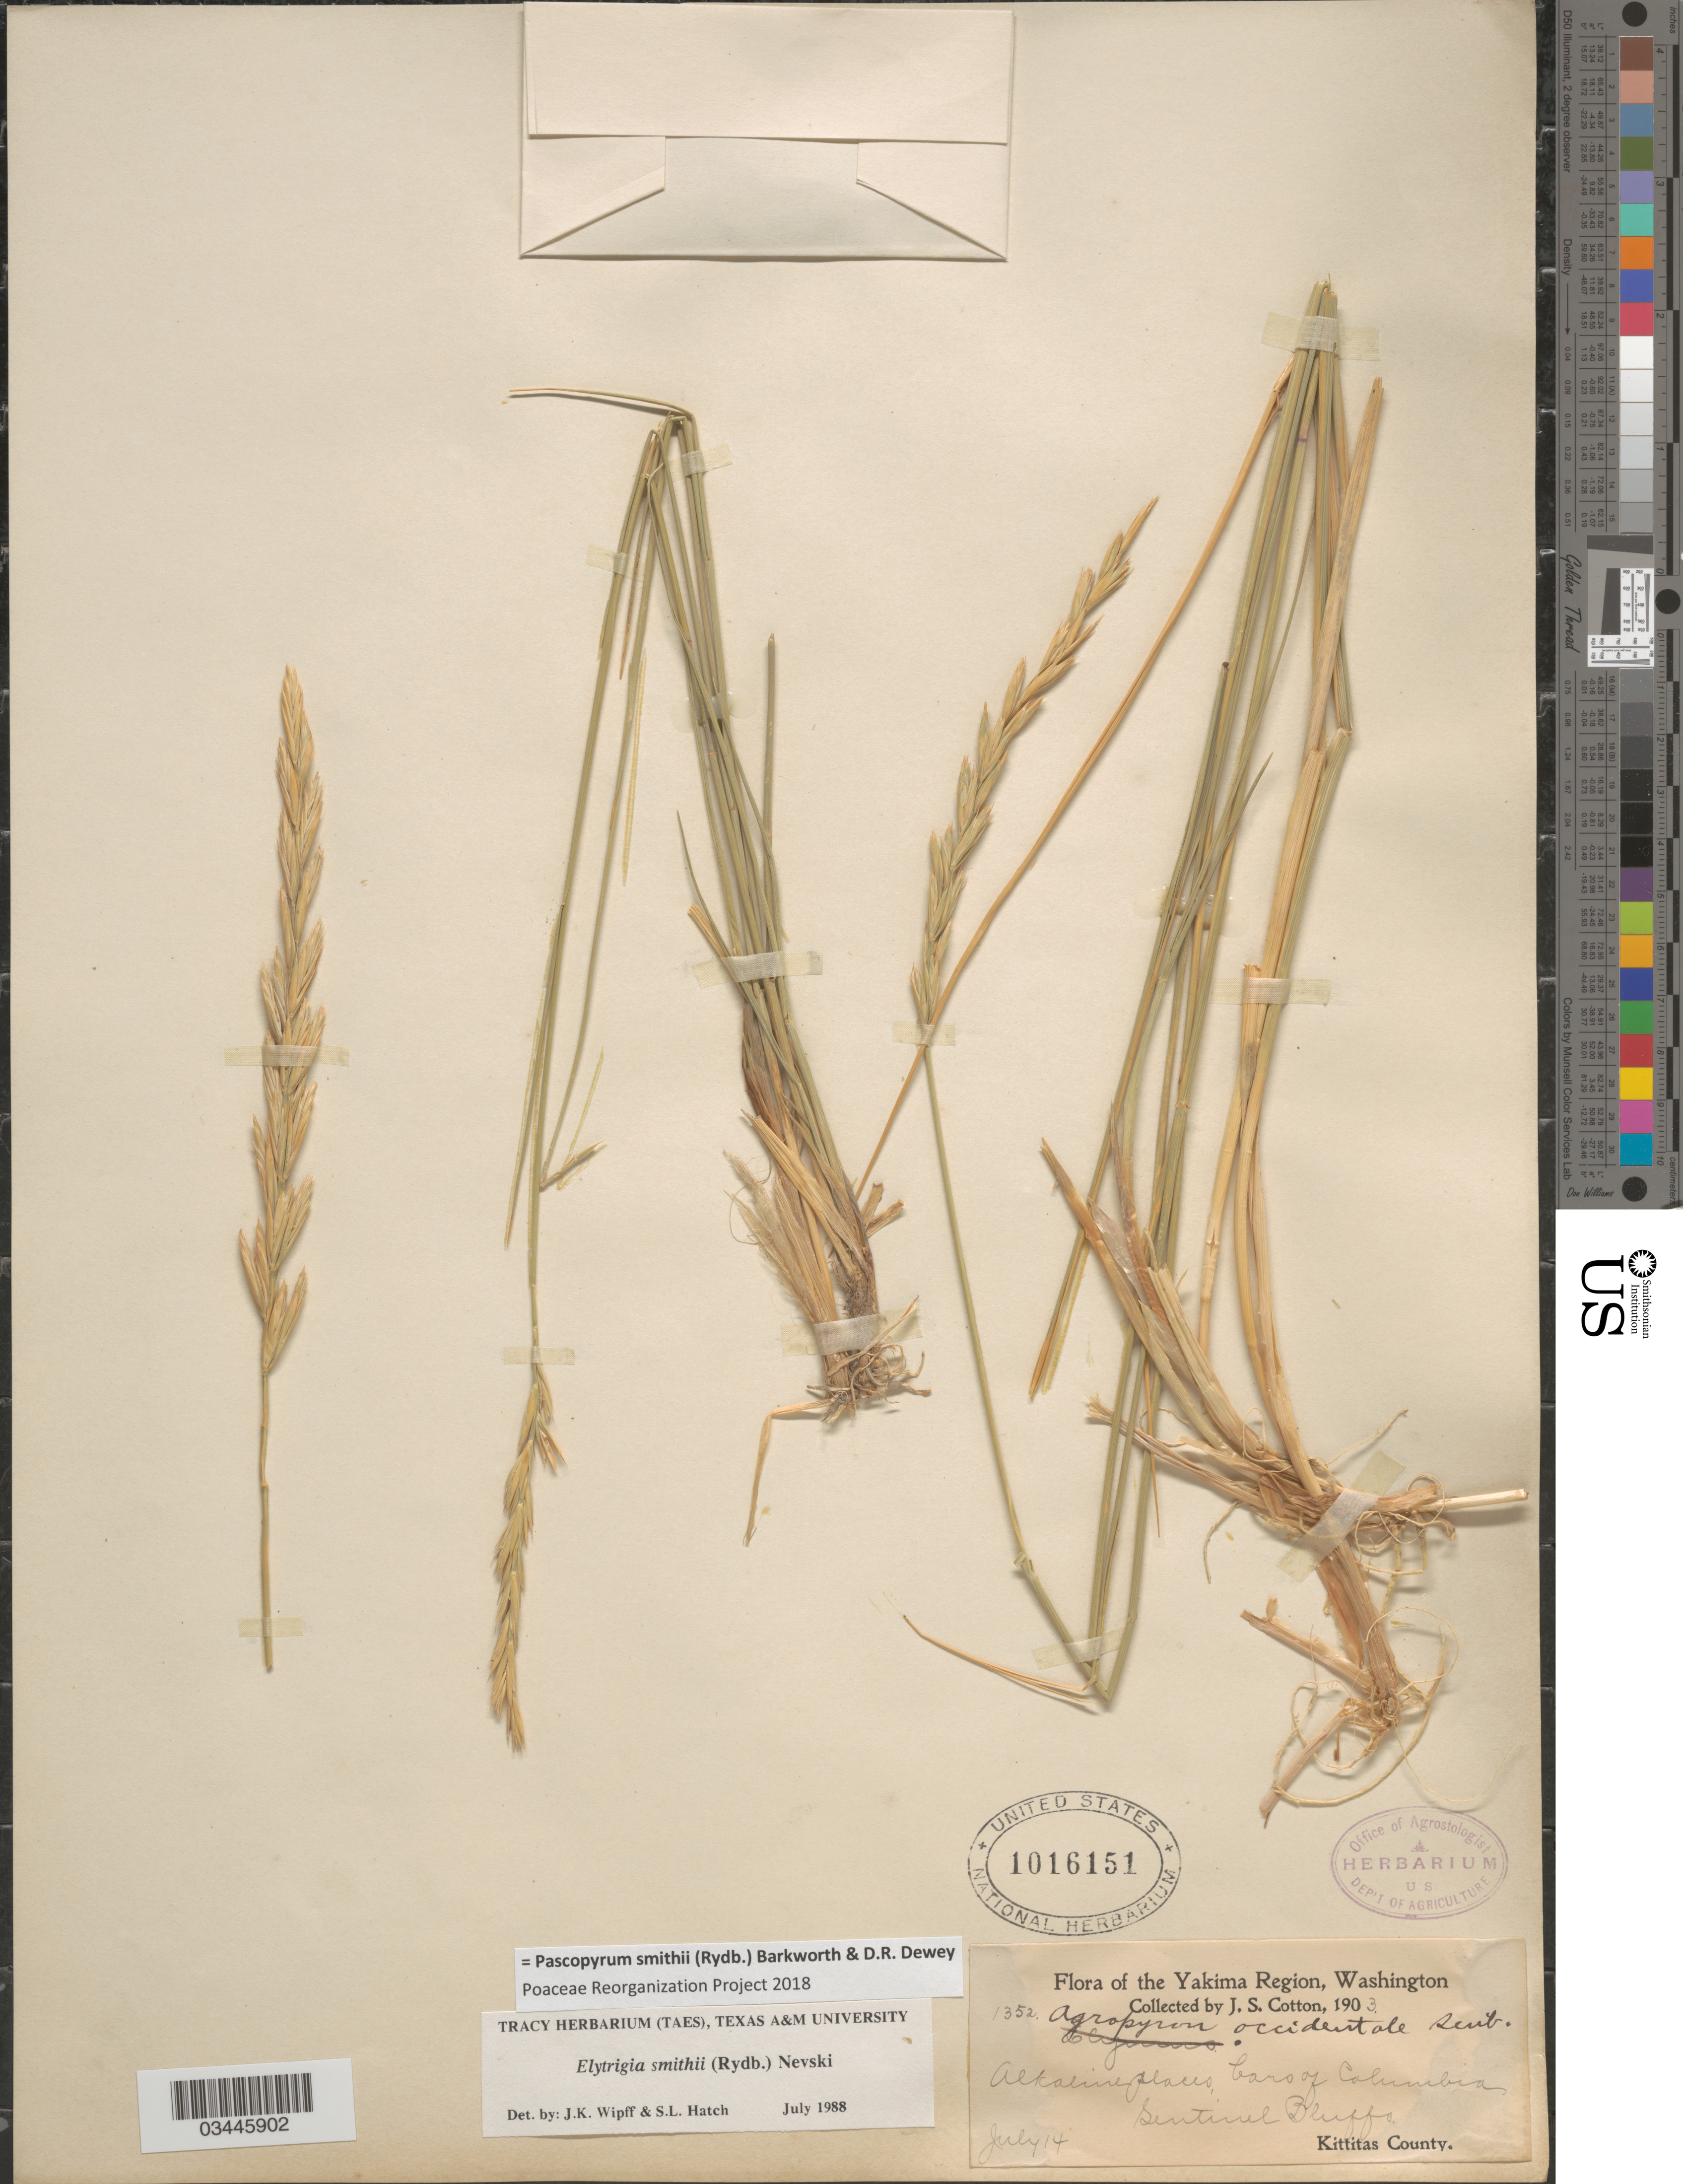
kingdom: Plantae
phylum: Tracheophyta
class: Liliopsida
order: Poales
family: Poaceae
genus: Pascopyrum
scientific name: Pascopyrum smithii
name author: (Rydb.) Barkworth & Dewey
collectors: J. S. Cotton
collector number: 1352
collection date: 1903-07-14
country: United States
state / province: Washington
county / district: Kittitas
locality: Yakima Region. Alkaline places, bars of Columbia. Sentinel Bluffs. Kittitas County.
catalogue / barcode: US 1016151